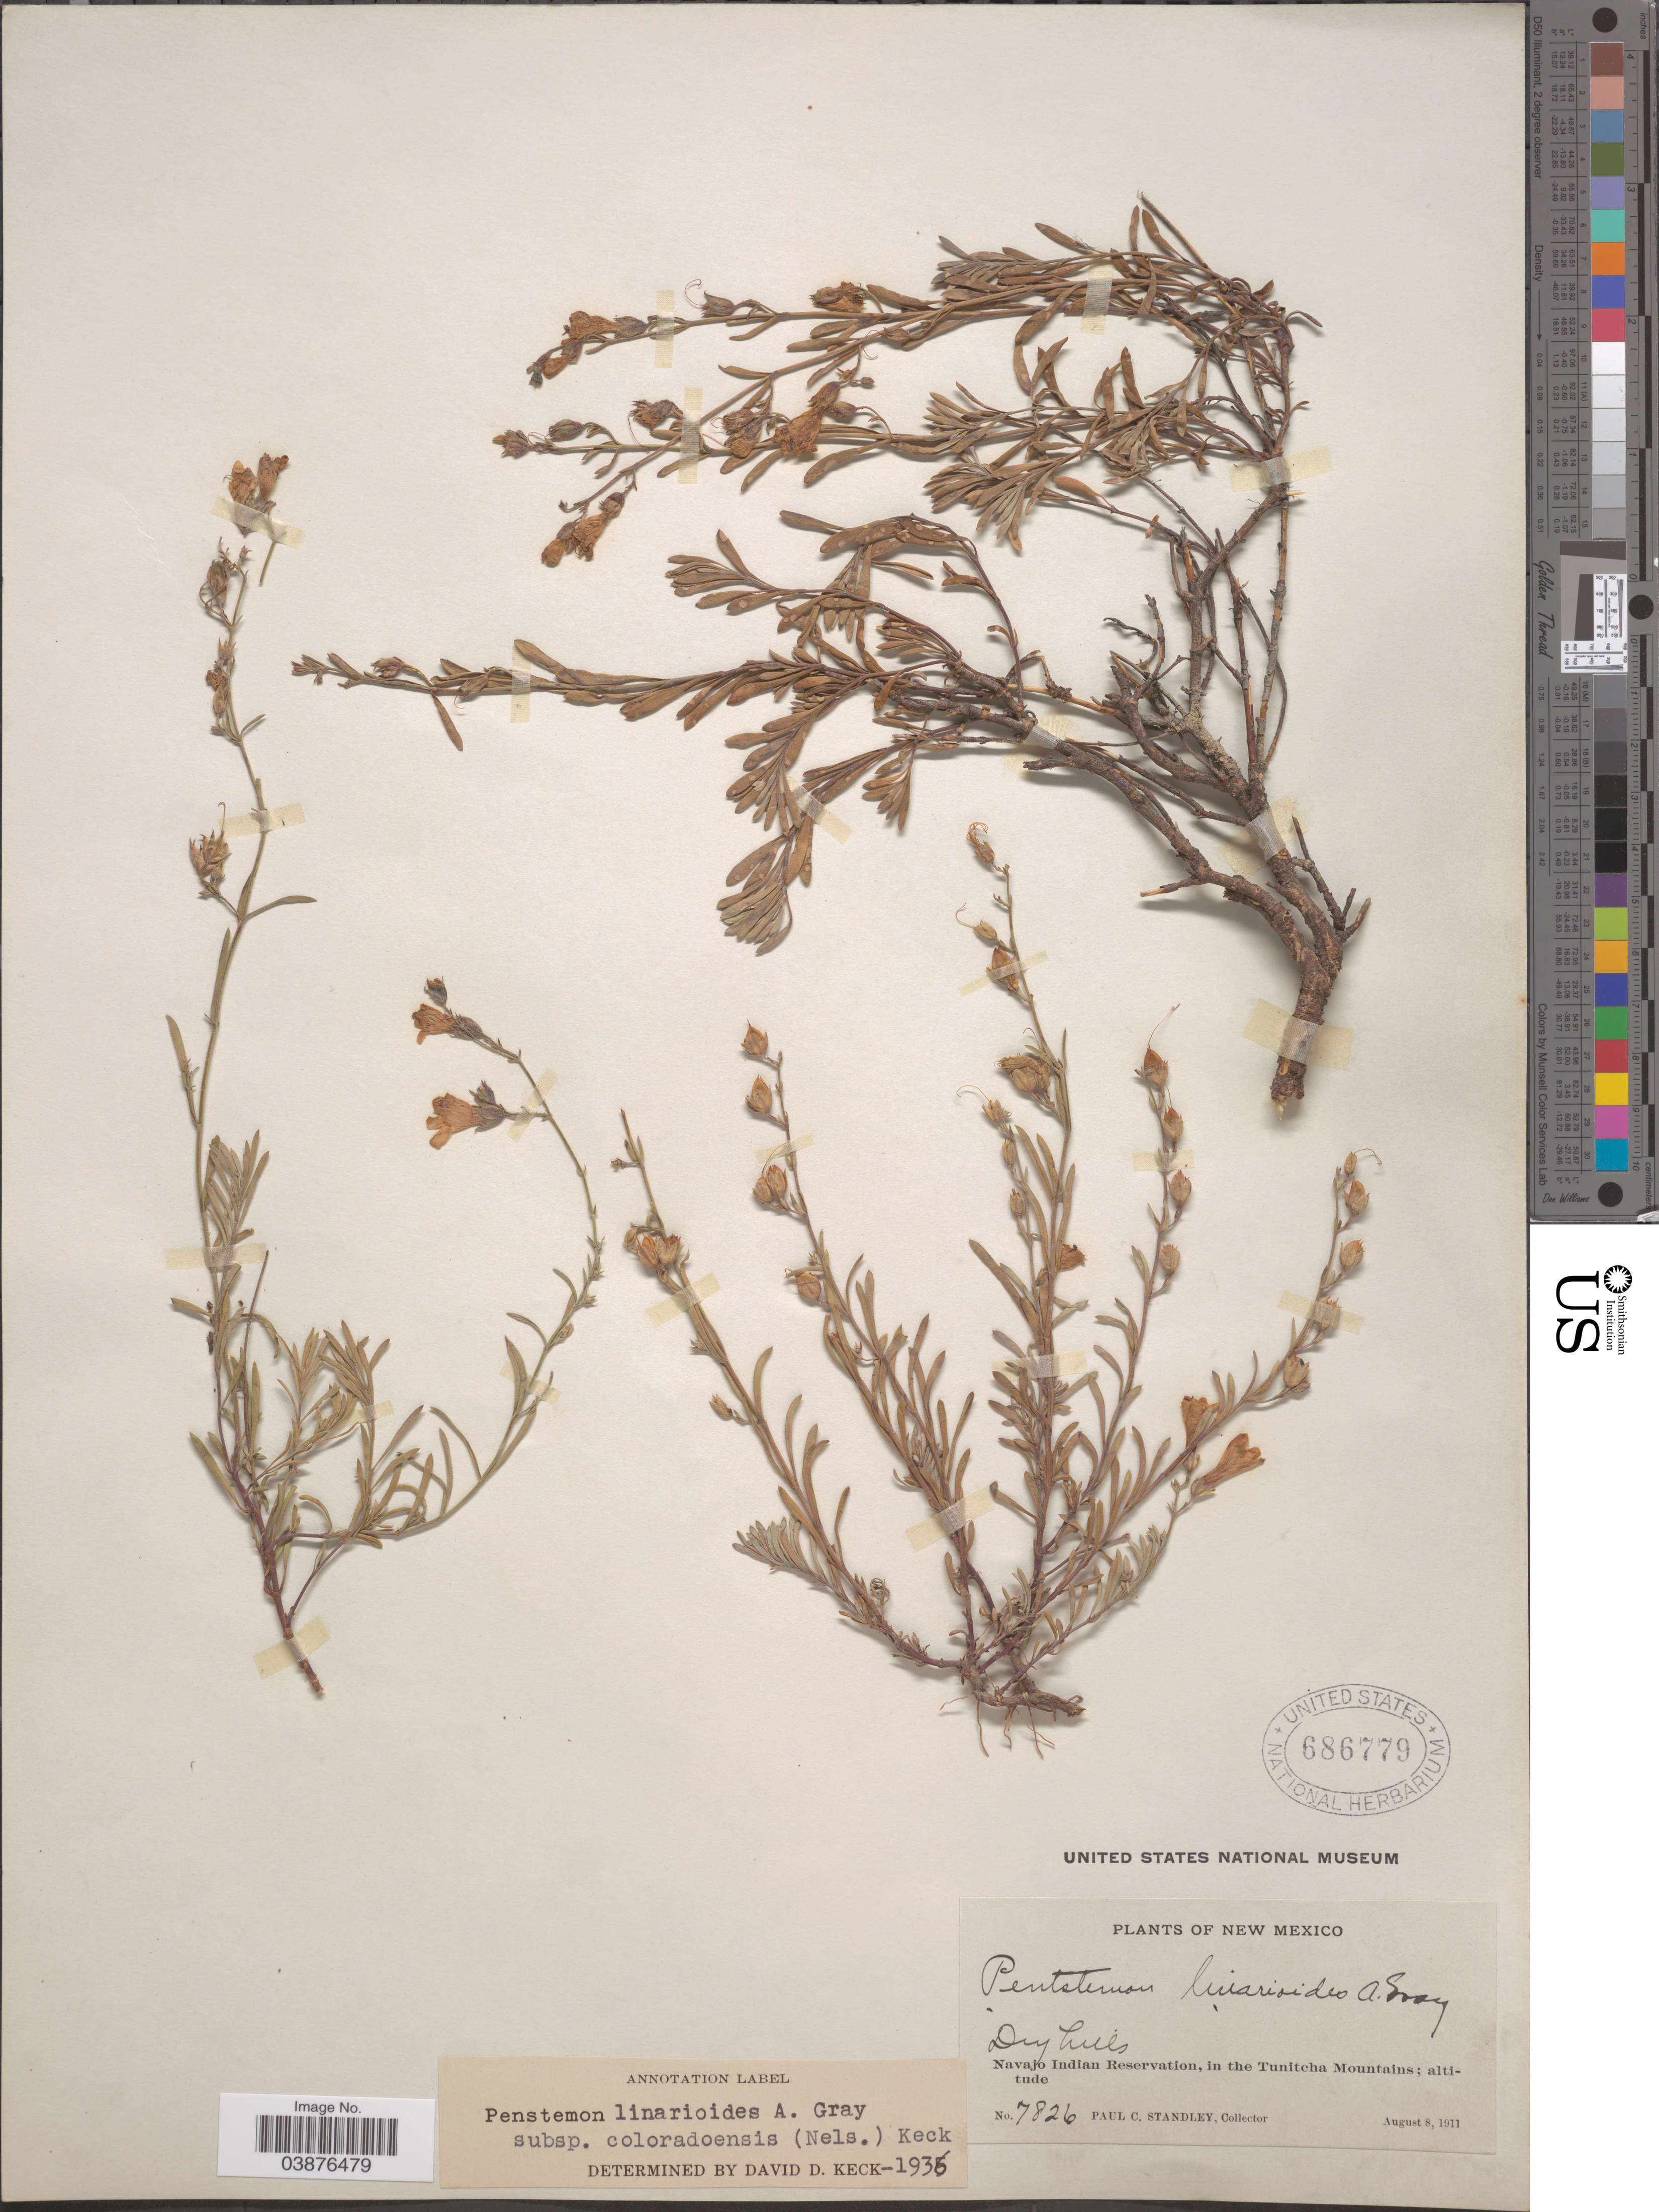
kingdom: Plantae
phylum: Tracheophyta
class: Magnoliopsida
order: Lamiales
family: Plantaginaceae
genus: Penstemon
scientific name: Penstemon linarioides subsp. coloradoensis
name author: (A. Nelson) D.D. Keck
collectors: P. C. Standley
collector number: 7826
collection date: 1911-08-08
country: United States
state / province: New Mexico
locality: Navajo Indian Reservation, in the Tunitcha Mountains.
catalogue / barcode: US 686779